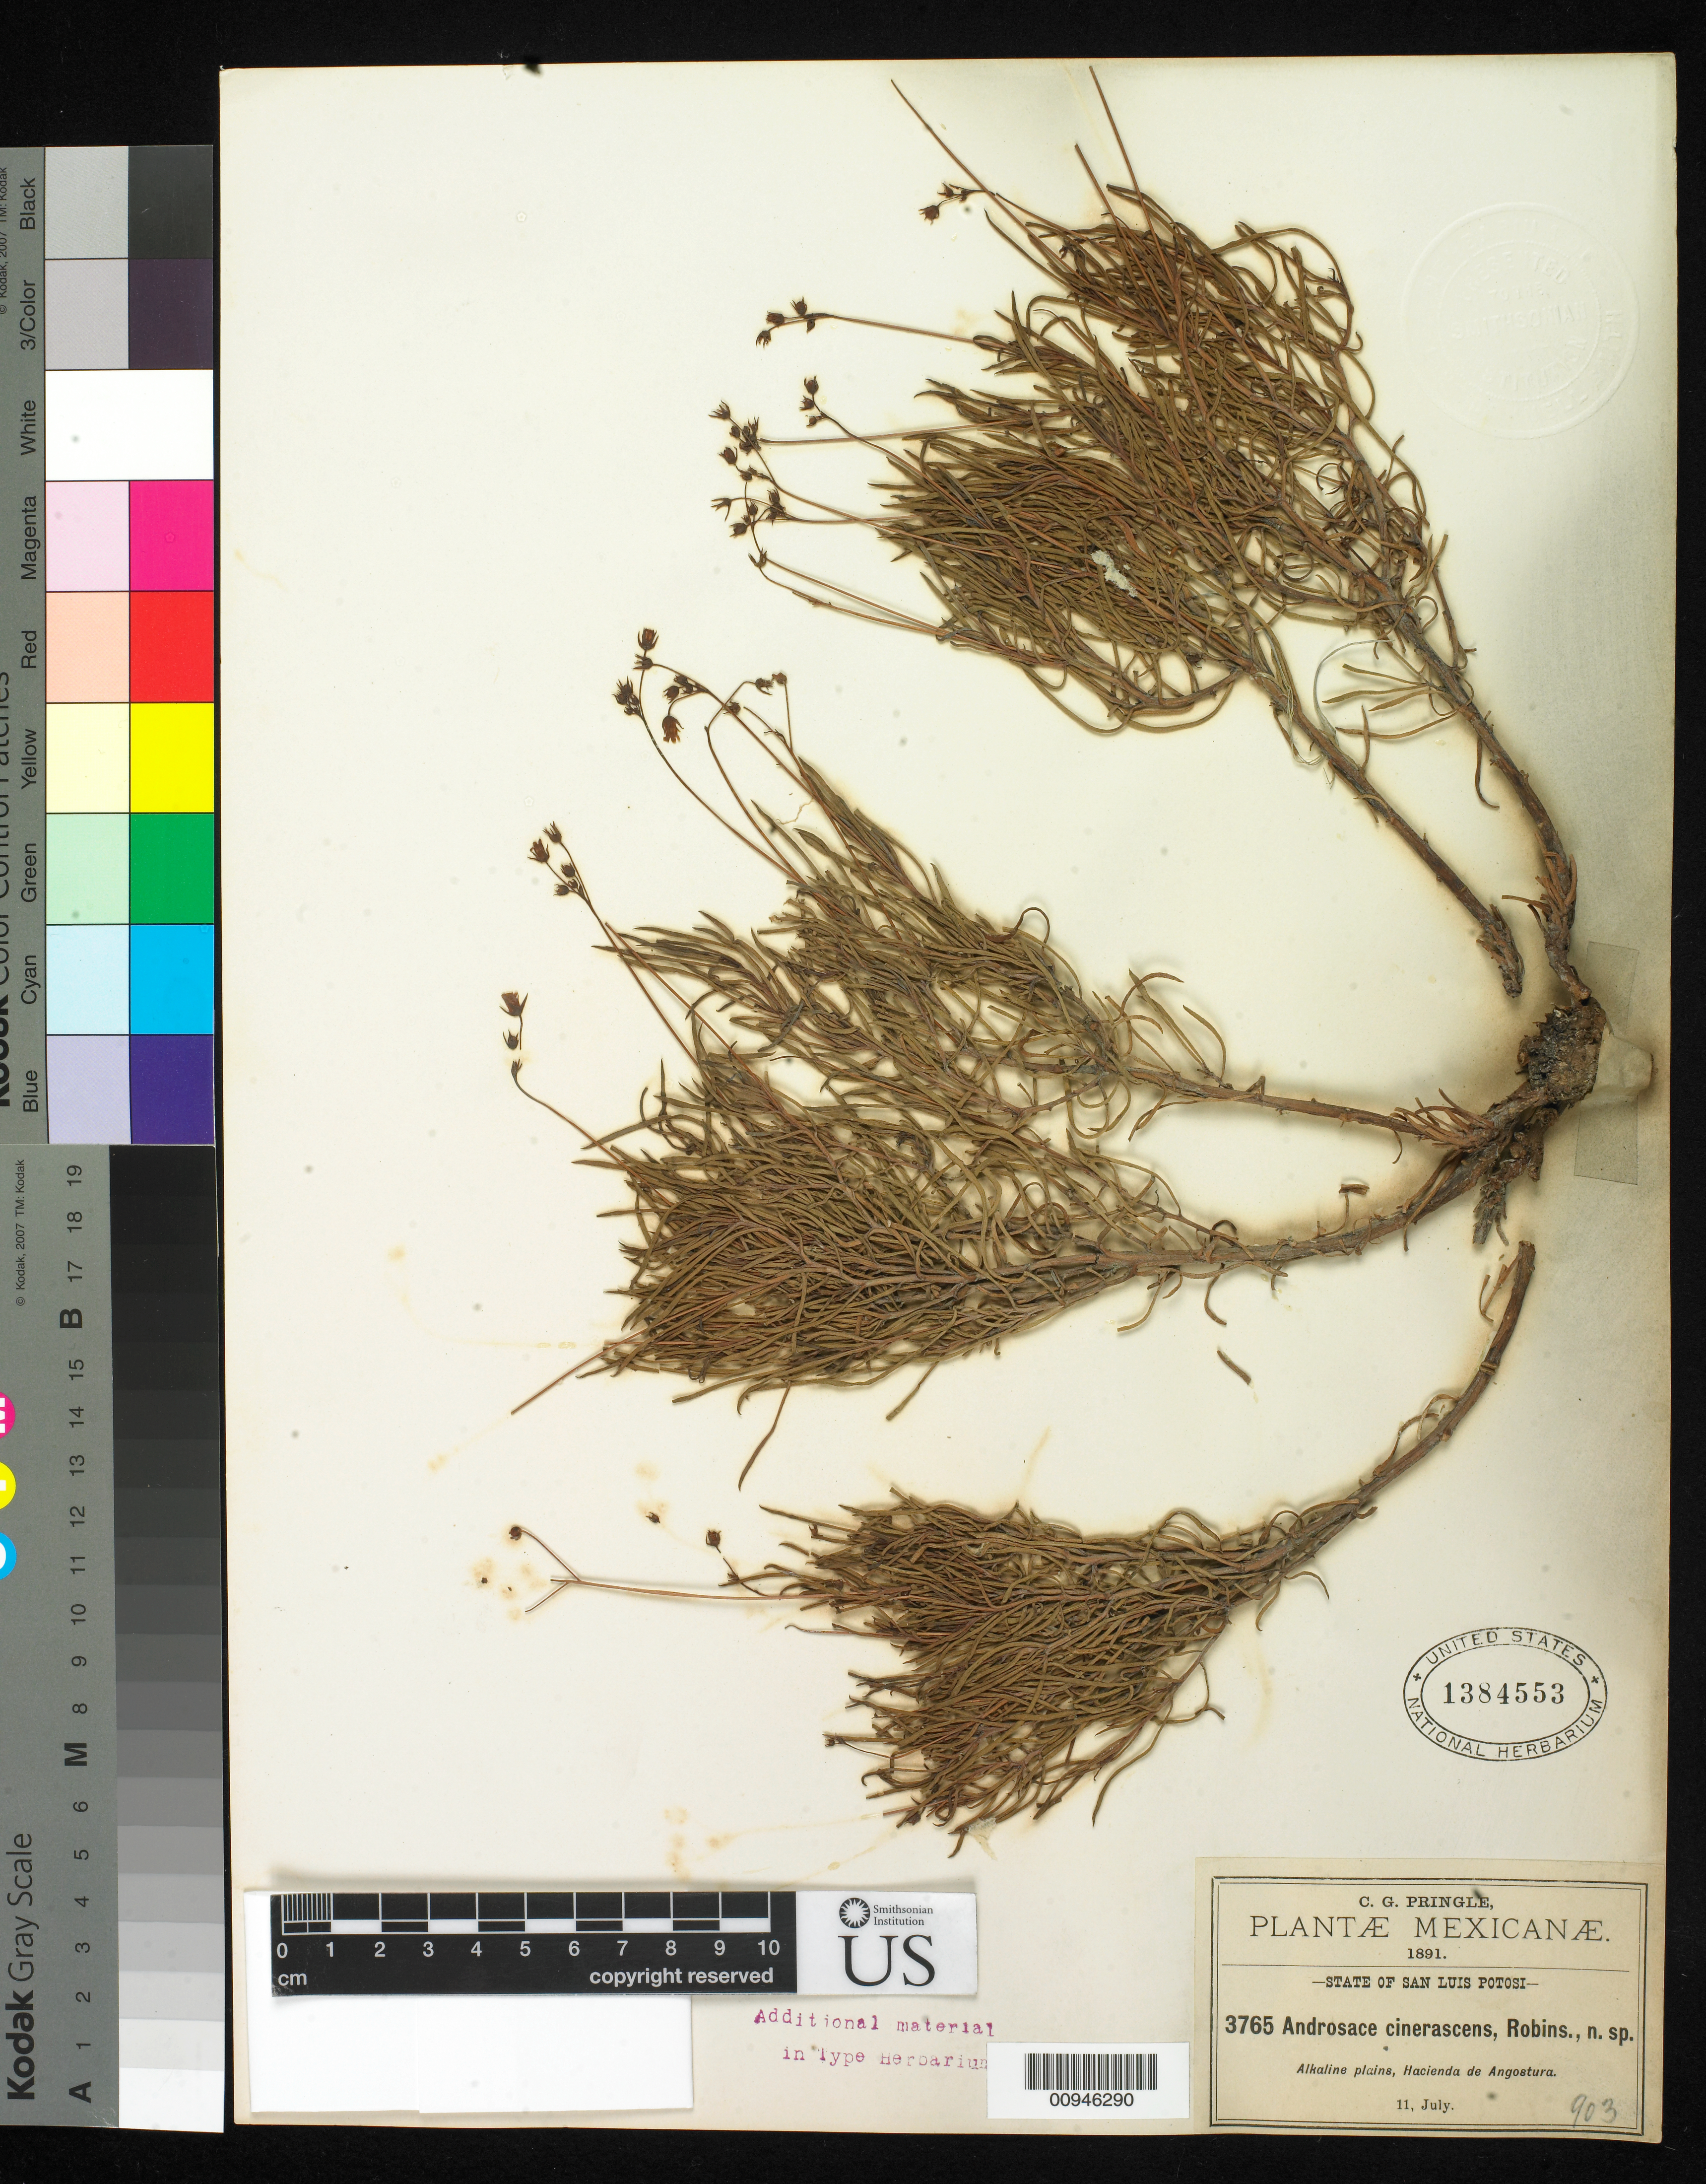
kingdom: Plantae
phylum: Tracheophyta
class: Magnoliopsida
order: Ericales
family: Primulaceae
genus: Androsace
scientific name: Androsace cinerascens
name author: B.L. Rob.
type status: Isotype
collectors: C. G. Pringle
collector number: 3765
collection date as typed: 11 Jul 1891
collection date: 1891-07-11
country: Mexico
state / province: San Luis Potosi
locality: Hacienda de Angostura.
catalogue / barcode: US 1384553